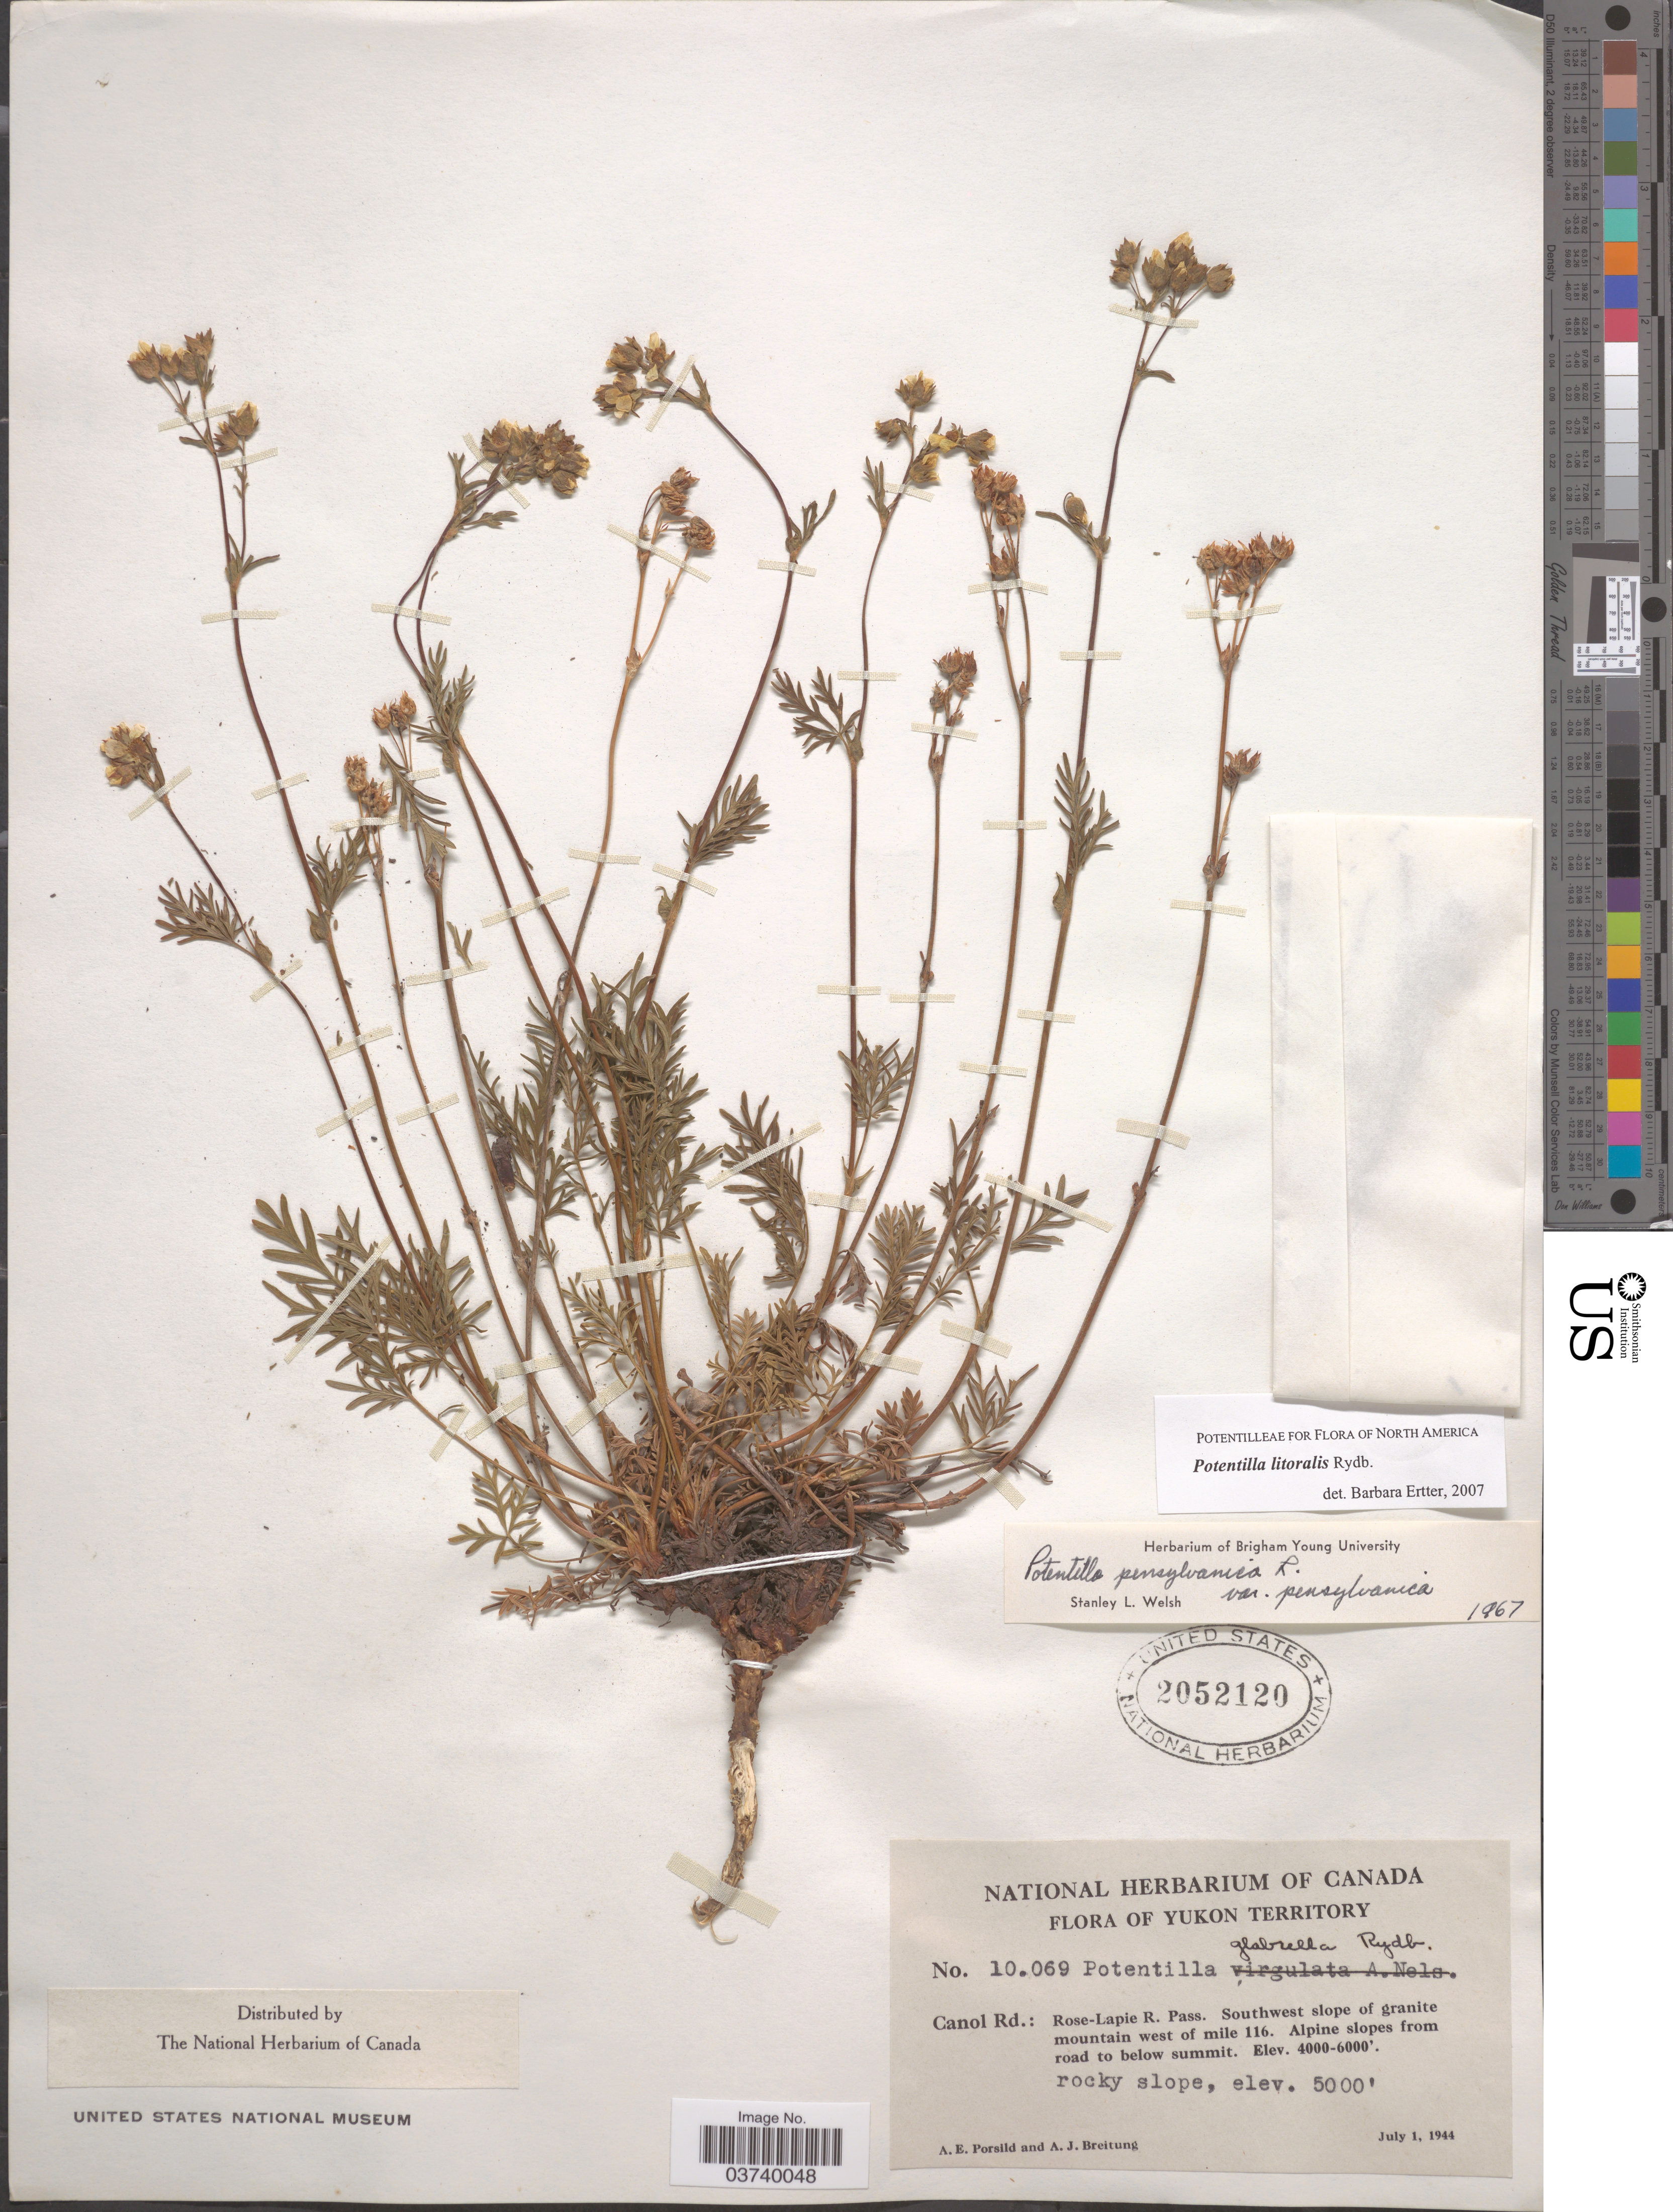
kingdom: Plantae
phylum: Tracheophyta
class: Magnoliopsida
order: Rosales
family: Rosaceae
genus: Potentilla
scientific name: Potentilla litoralis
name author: Rydb.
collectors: A. E. Porsild & A. Breitung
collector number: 10069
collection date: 1944-07-01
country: Canada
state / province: Yukon Territory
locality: Canol Rd.: Rose-Lapie R. Pass. Southwest slope of granite mountain west of mile 116. Alpine slopes from road to below summit.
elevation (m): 1524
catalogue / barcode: US 2052120